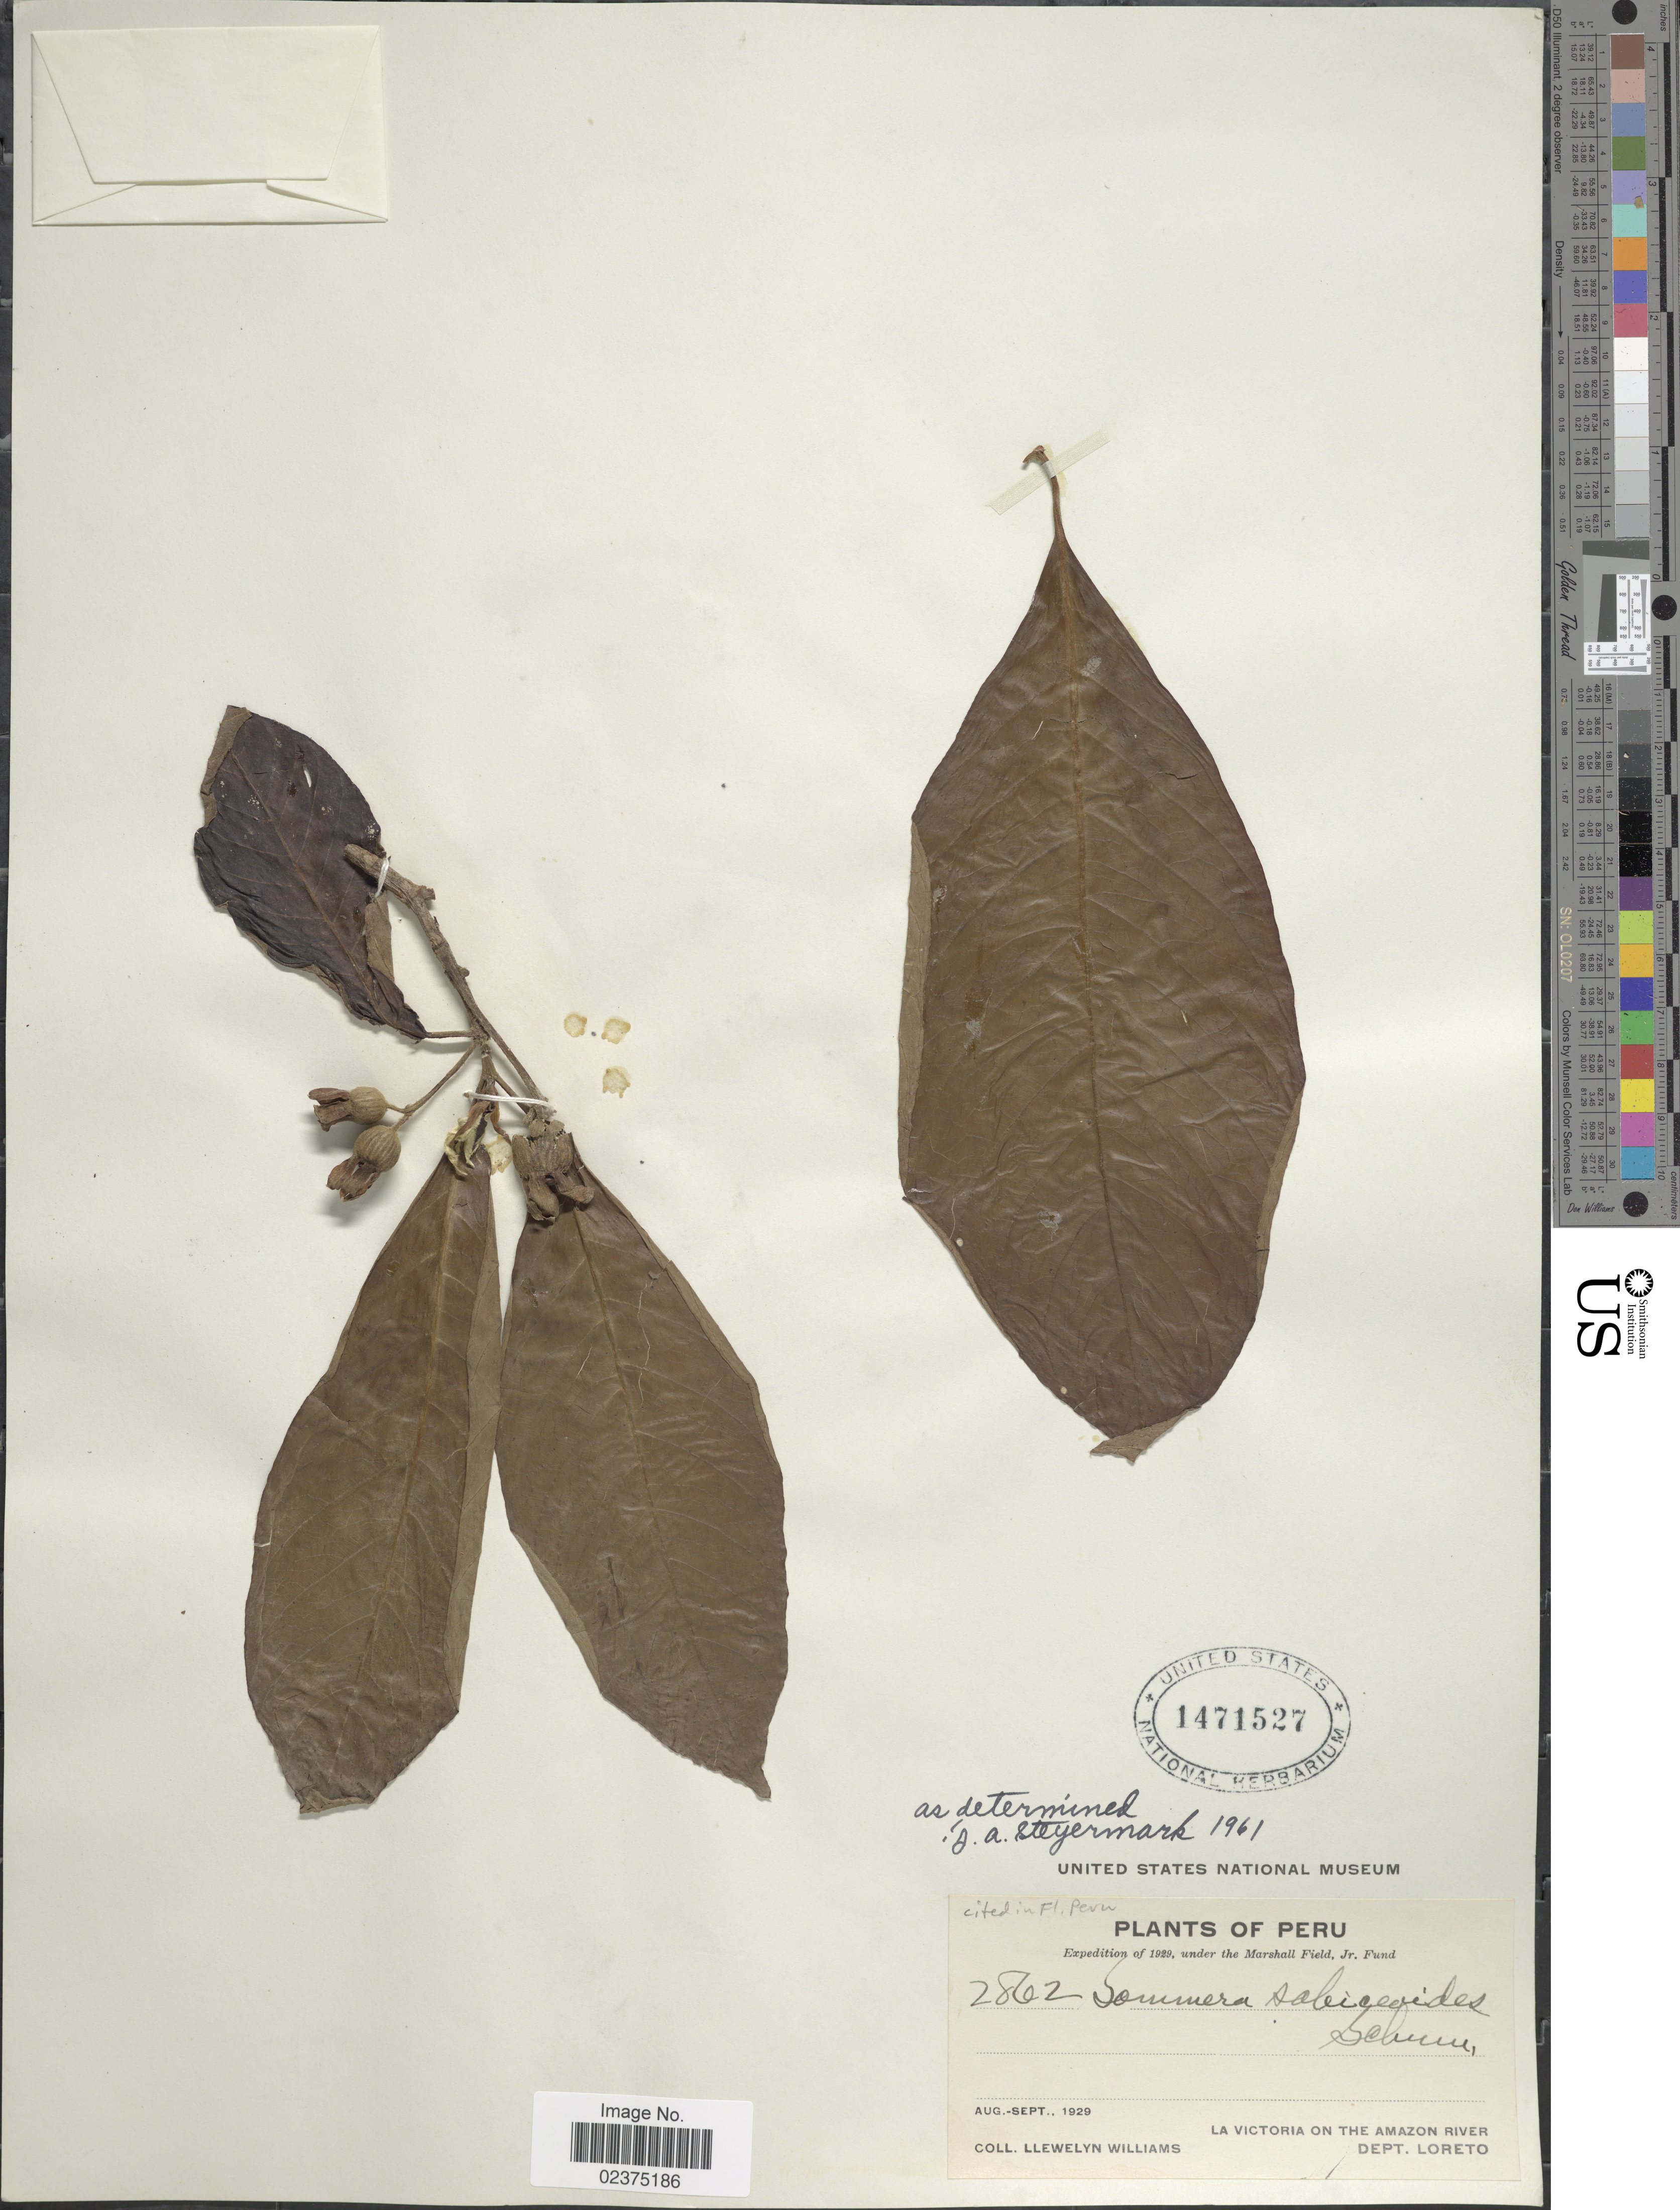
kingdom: Plantae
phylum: Tracheophyta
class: Magnoliopsida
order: Gentianales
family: Rubiaceae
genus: Sommera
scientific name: Sommera sabiceoides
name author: K. Schum.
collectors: Ll. Williams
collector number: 2862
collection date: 1929-08/1929-09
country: Peru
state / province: Loreto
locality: La Victoria On The Amazon River Dept. Loreto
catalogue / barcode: US 1471527